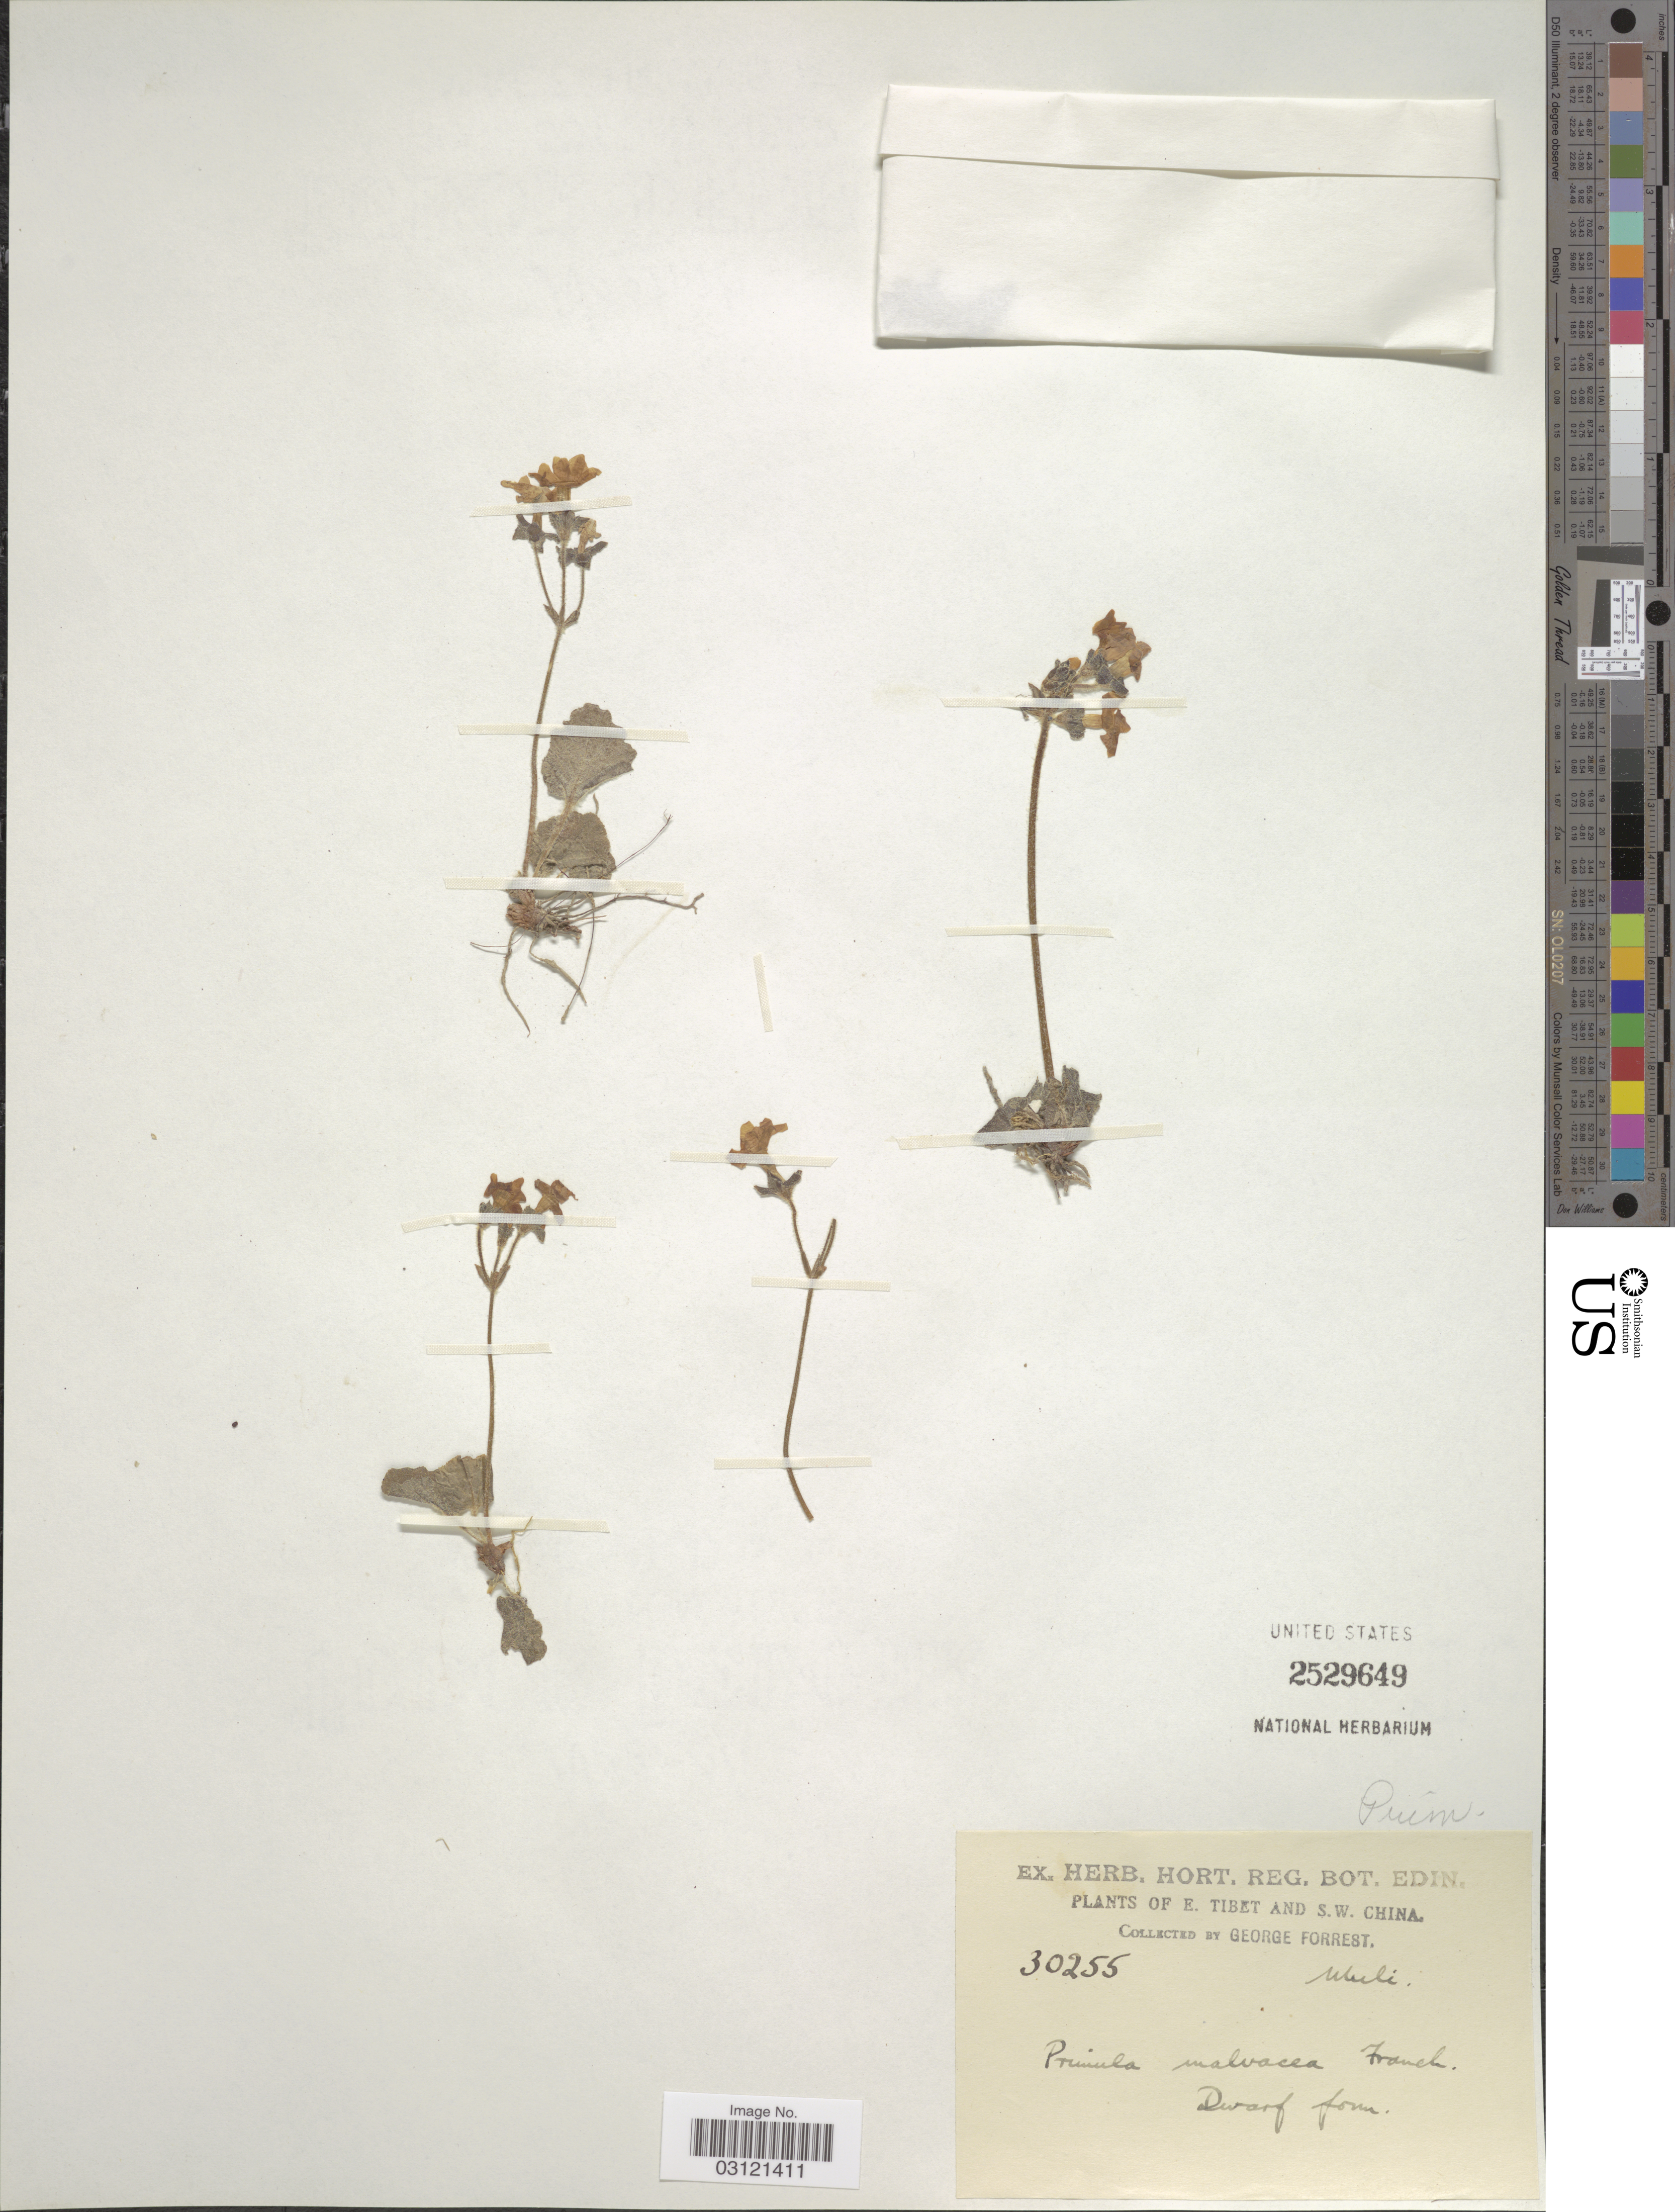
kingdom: Plantae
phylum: Tracheophyta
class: Magnoliopsida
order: Ericales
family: Primulaceae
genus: Primula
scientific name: Primula malvacea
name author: Franch.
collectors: G. Forrest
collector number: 30255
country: China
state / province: Xizang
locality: E. Tibet and S.W. China. Muli.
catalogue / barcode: US 2529649